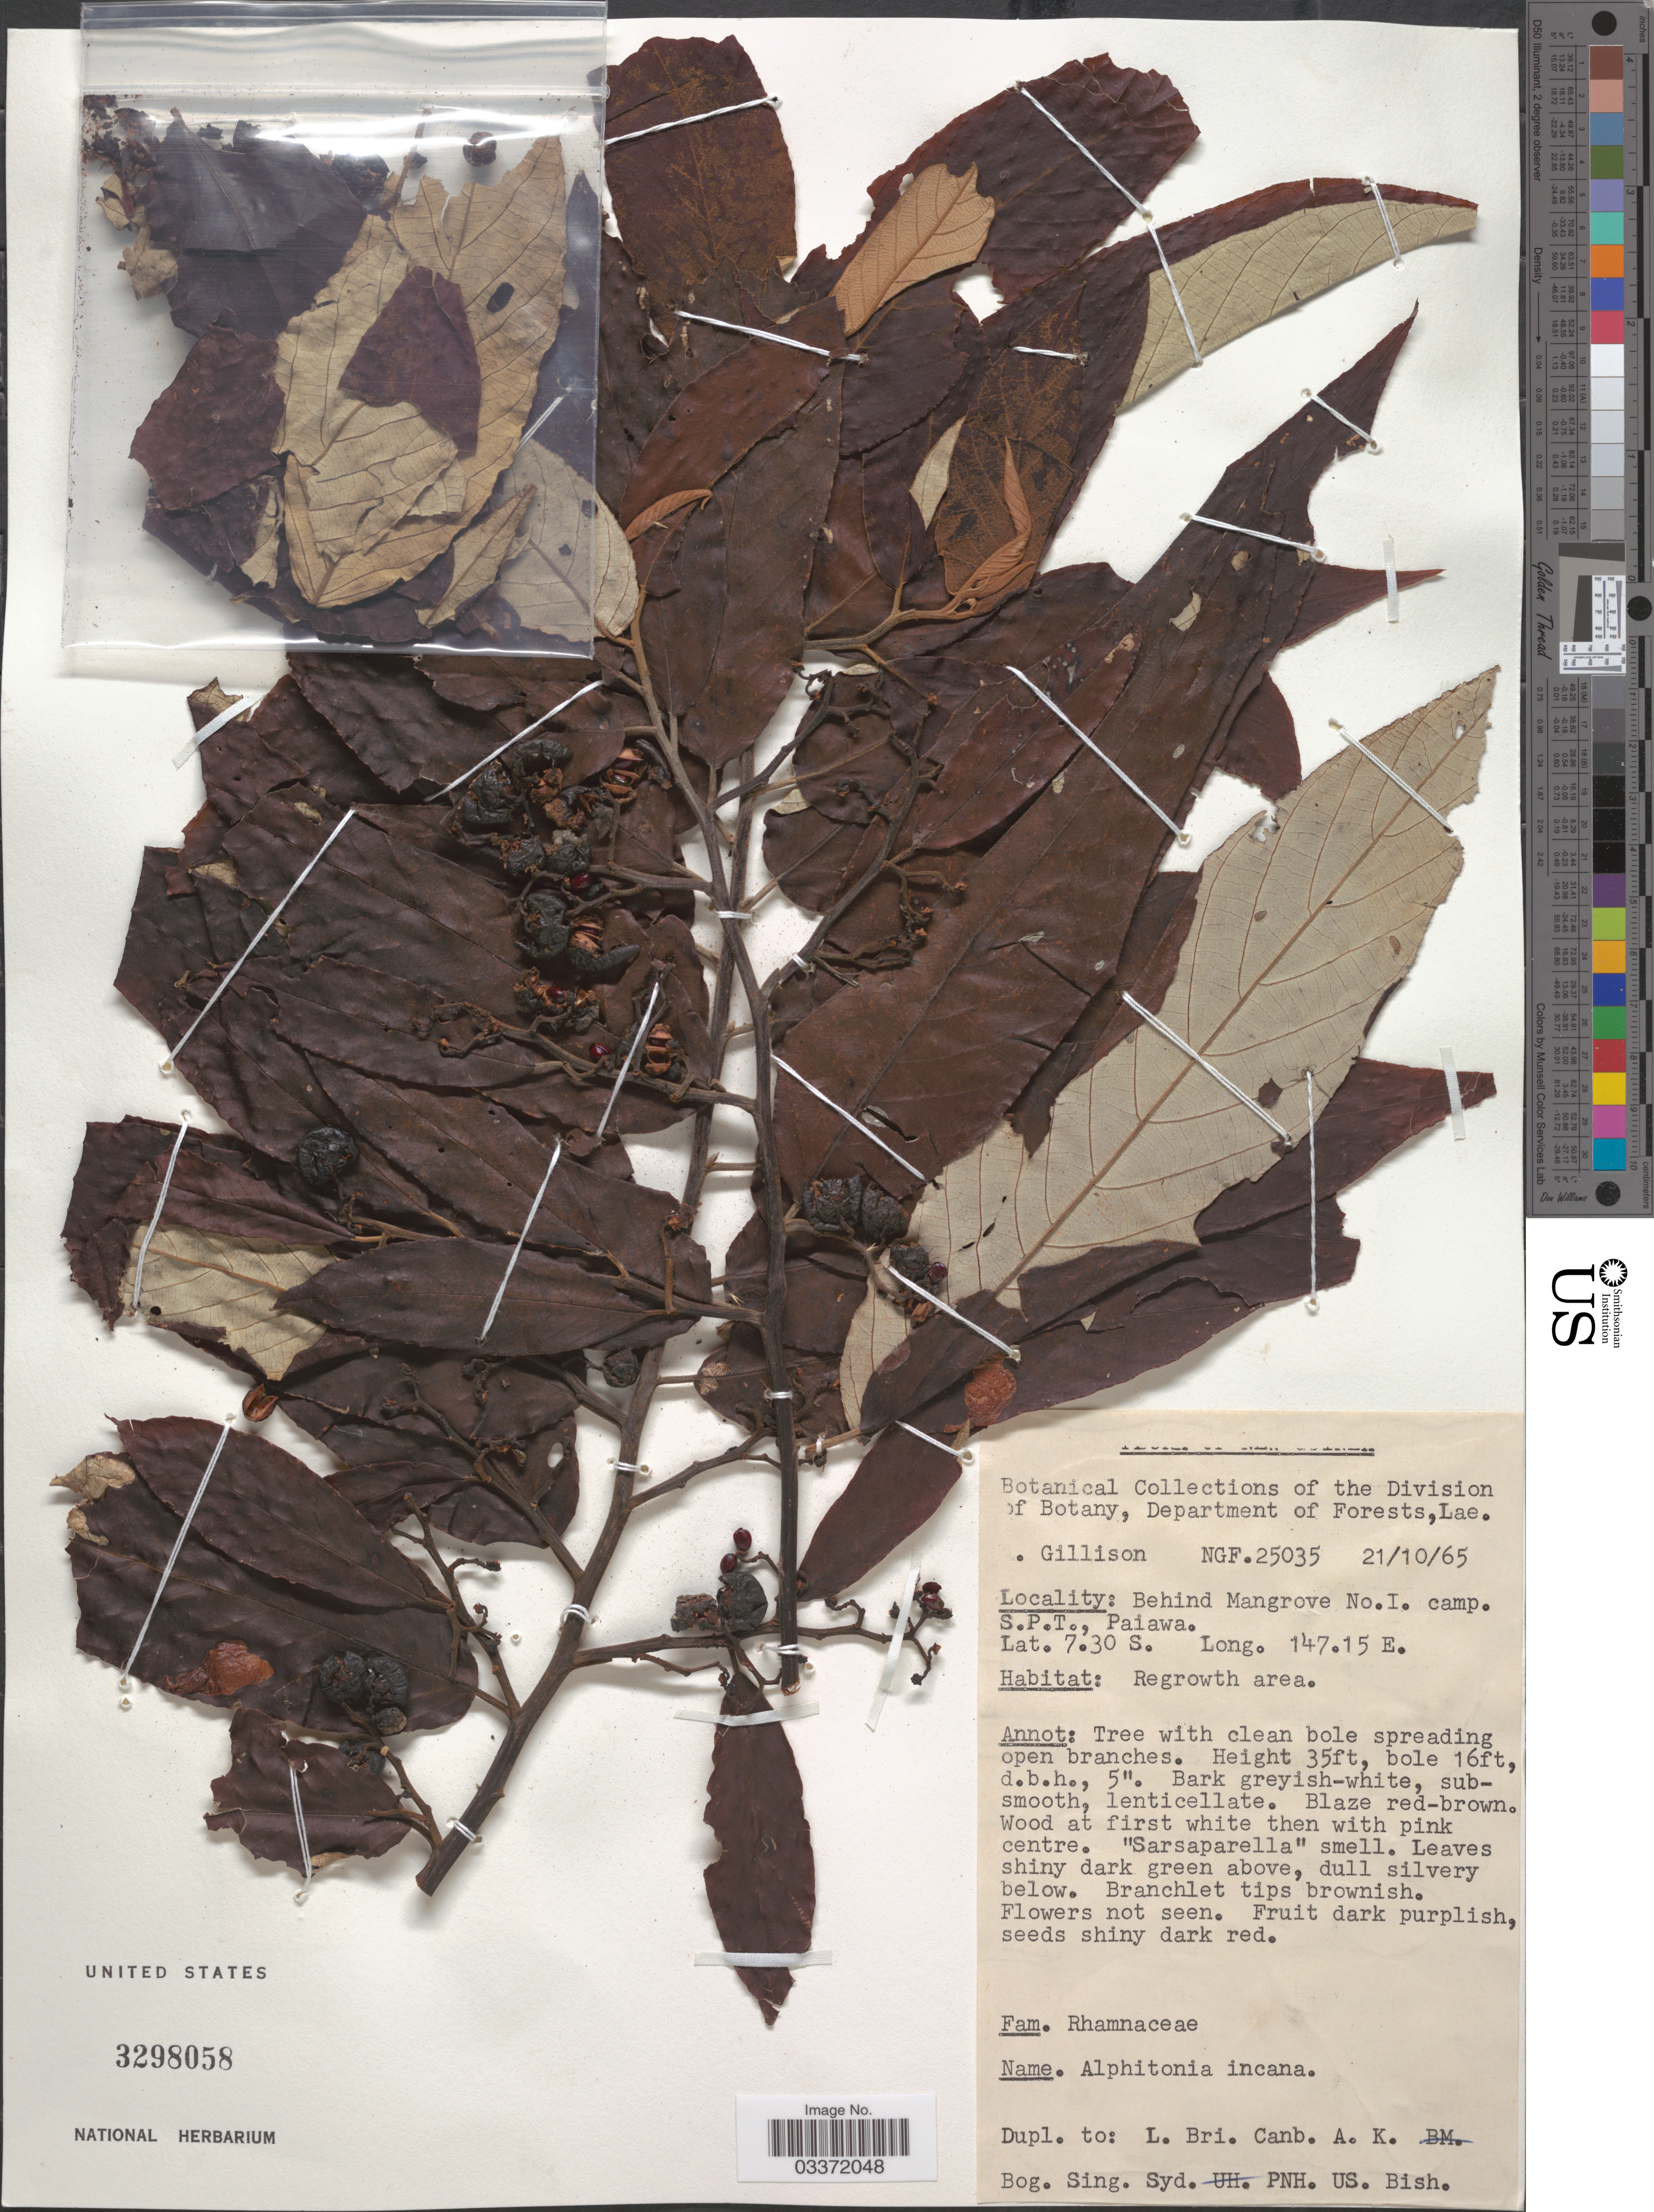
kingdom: Plantae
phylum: Tracheophyta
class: Magnoliopsida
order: Rosales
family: Rhamnaceae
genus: Alphitonia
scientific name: Alphitonia incana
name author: (Roxb.) Teisjm. & Binn. ex Kurz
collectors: A. Gillison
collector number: NGF.25035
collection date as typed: Transcribed d/m/y: 21/10/65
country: Papua New Guinea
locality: [illegible text]. Behind Mangrove No.I. camp. S.P.T., Paiawa. Regrowth area.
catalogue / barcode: US 3298058